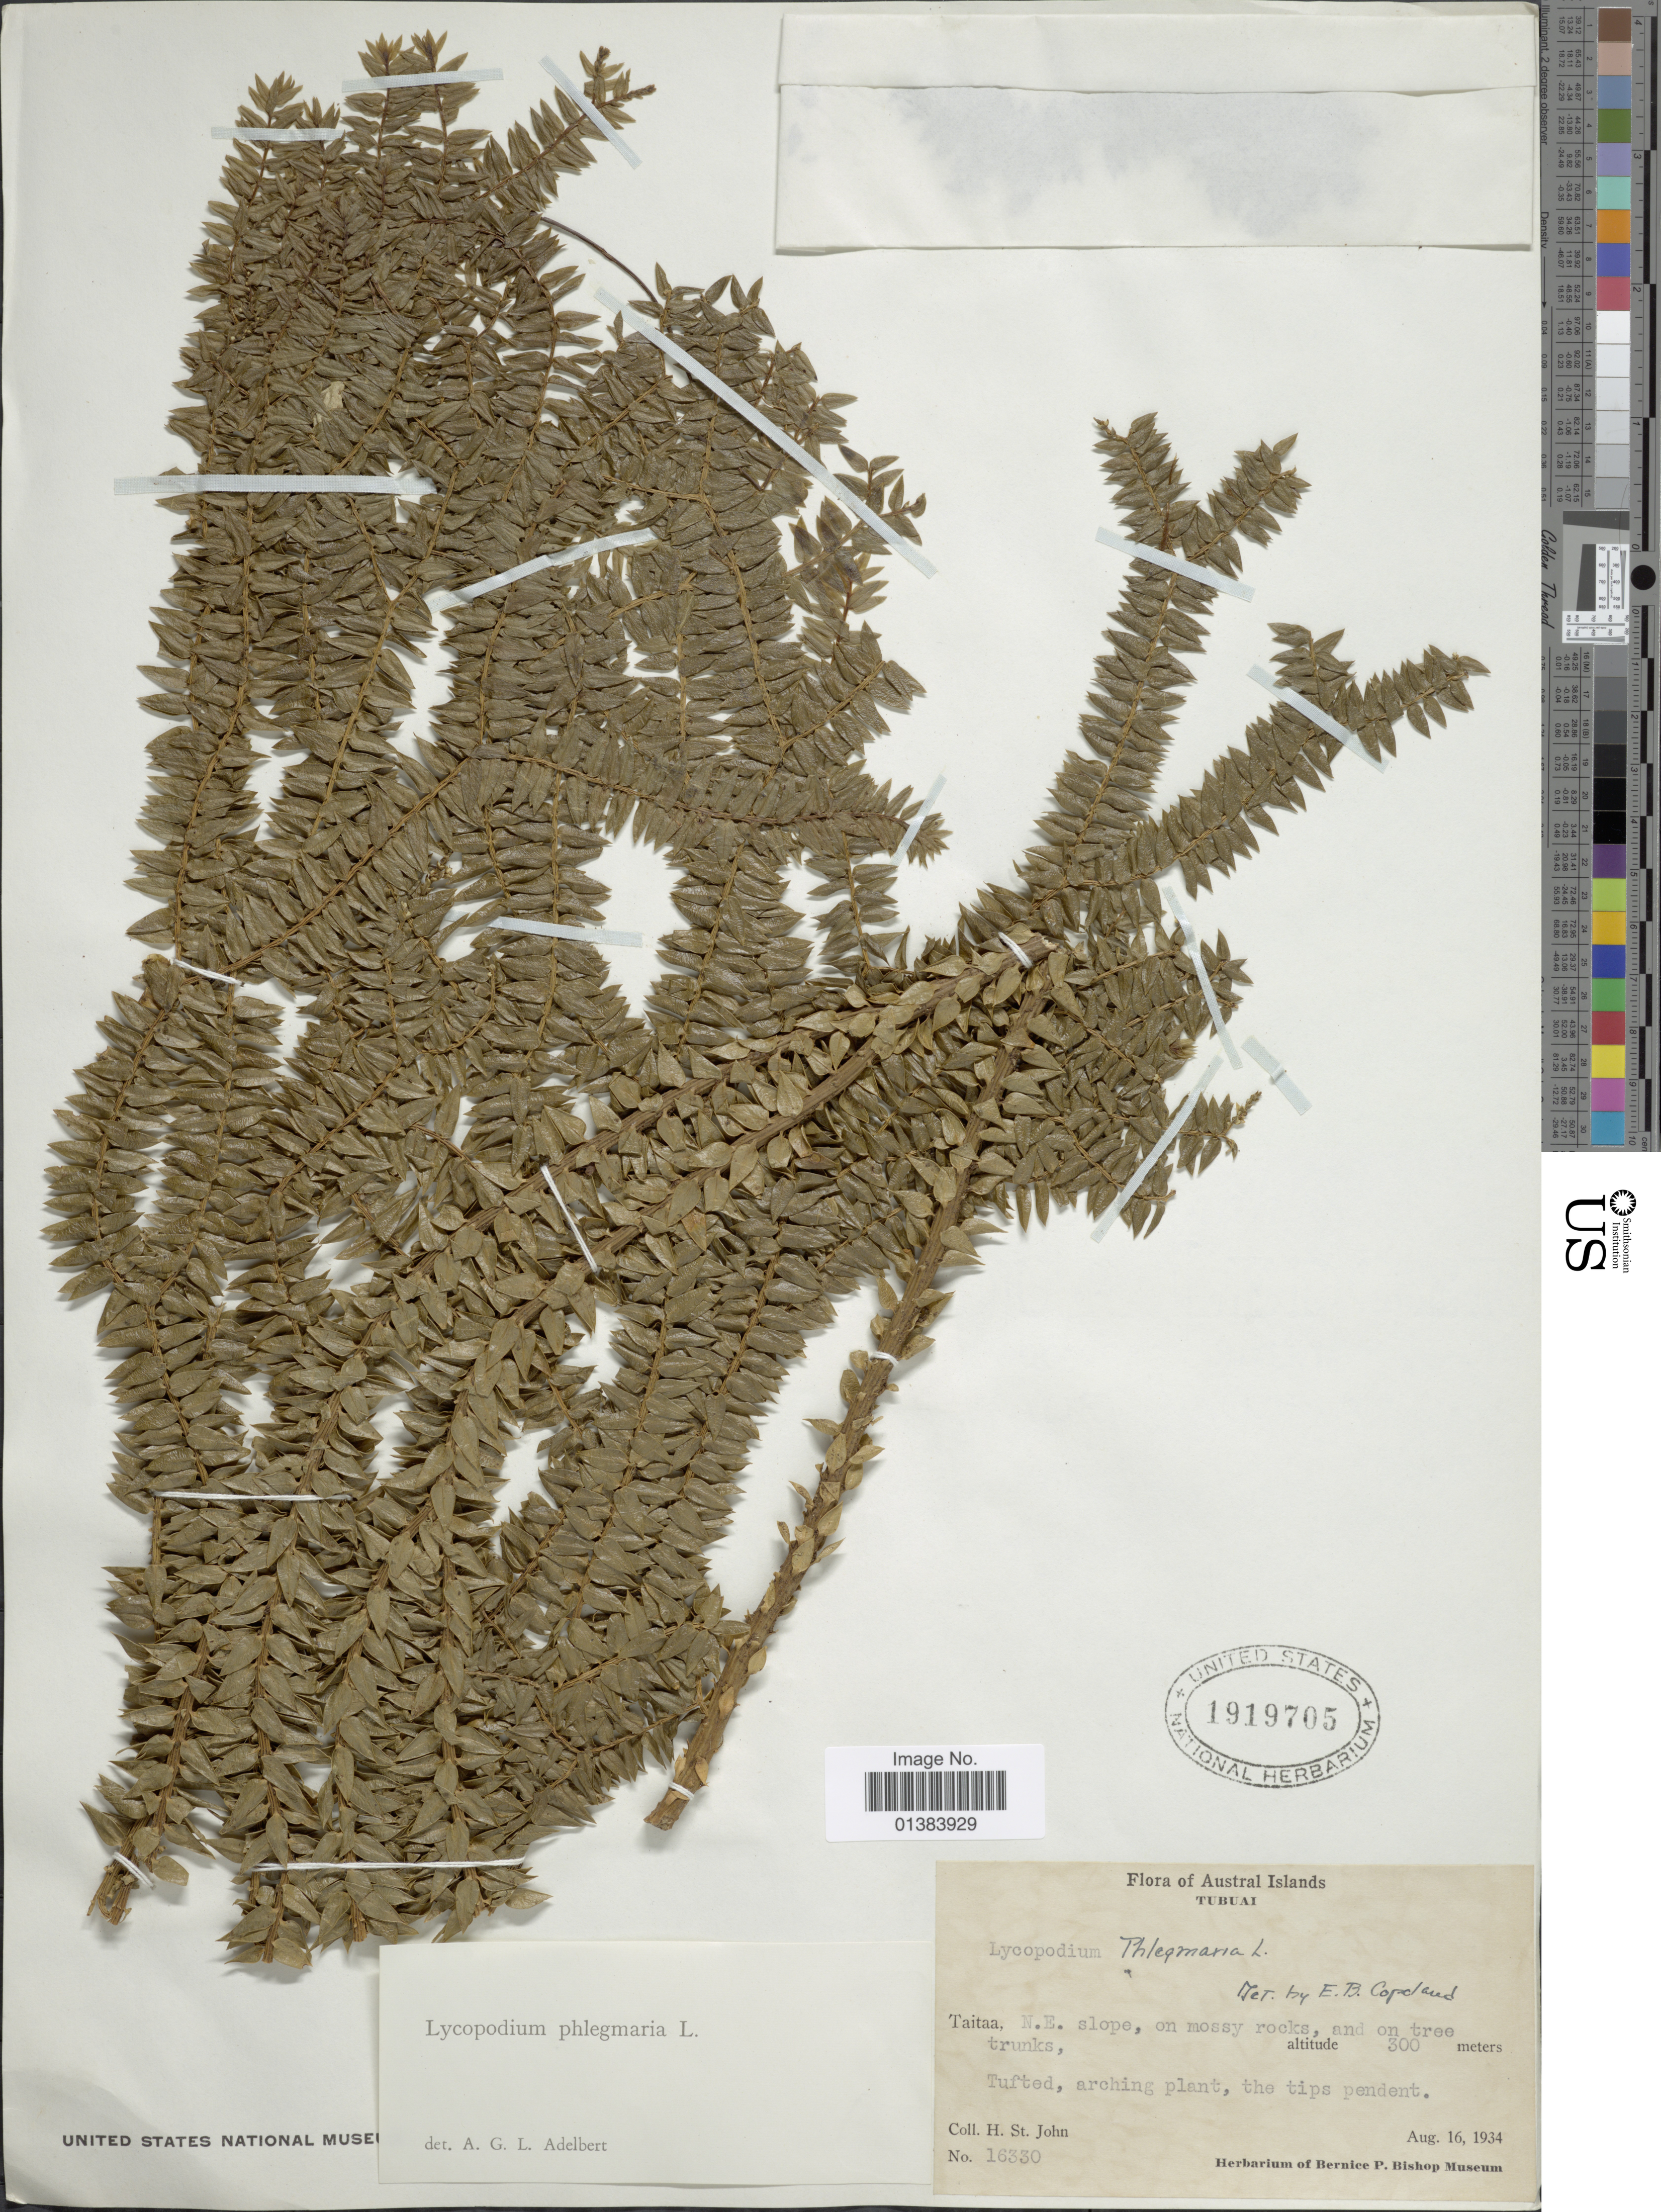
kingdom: Plantae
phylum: Tracheophyta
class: Lycopodiopsida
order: Lycopodiales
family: Lycopodiaceae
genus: Phlegmariurus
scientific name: Phlegmariurus australis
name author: (Willd.) A. R. Field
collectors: H. St. John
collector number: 16330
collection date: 1934-08-16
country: French Polynesia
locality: Austral Islands, Tubuai, Taitaa, N.E. slope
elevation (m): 300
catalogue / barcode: US 1919705